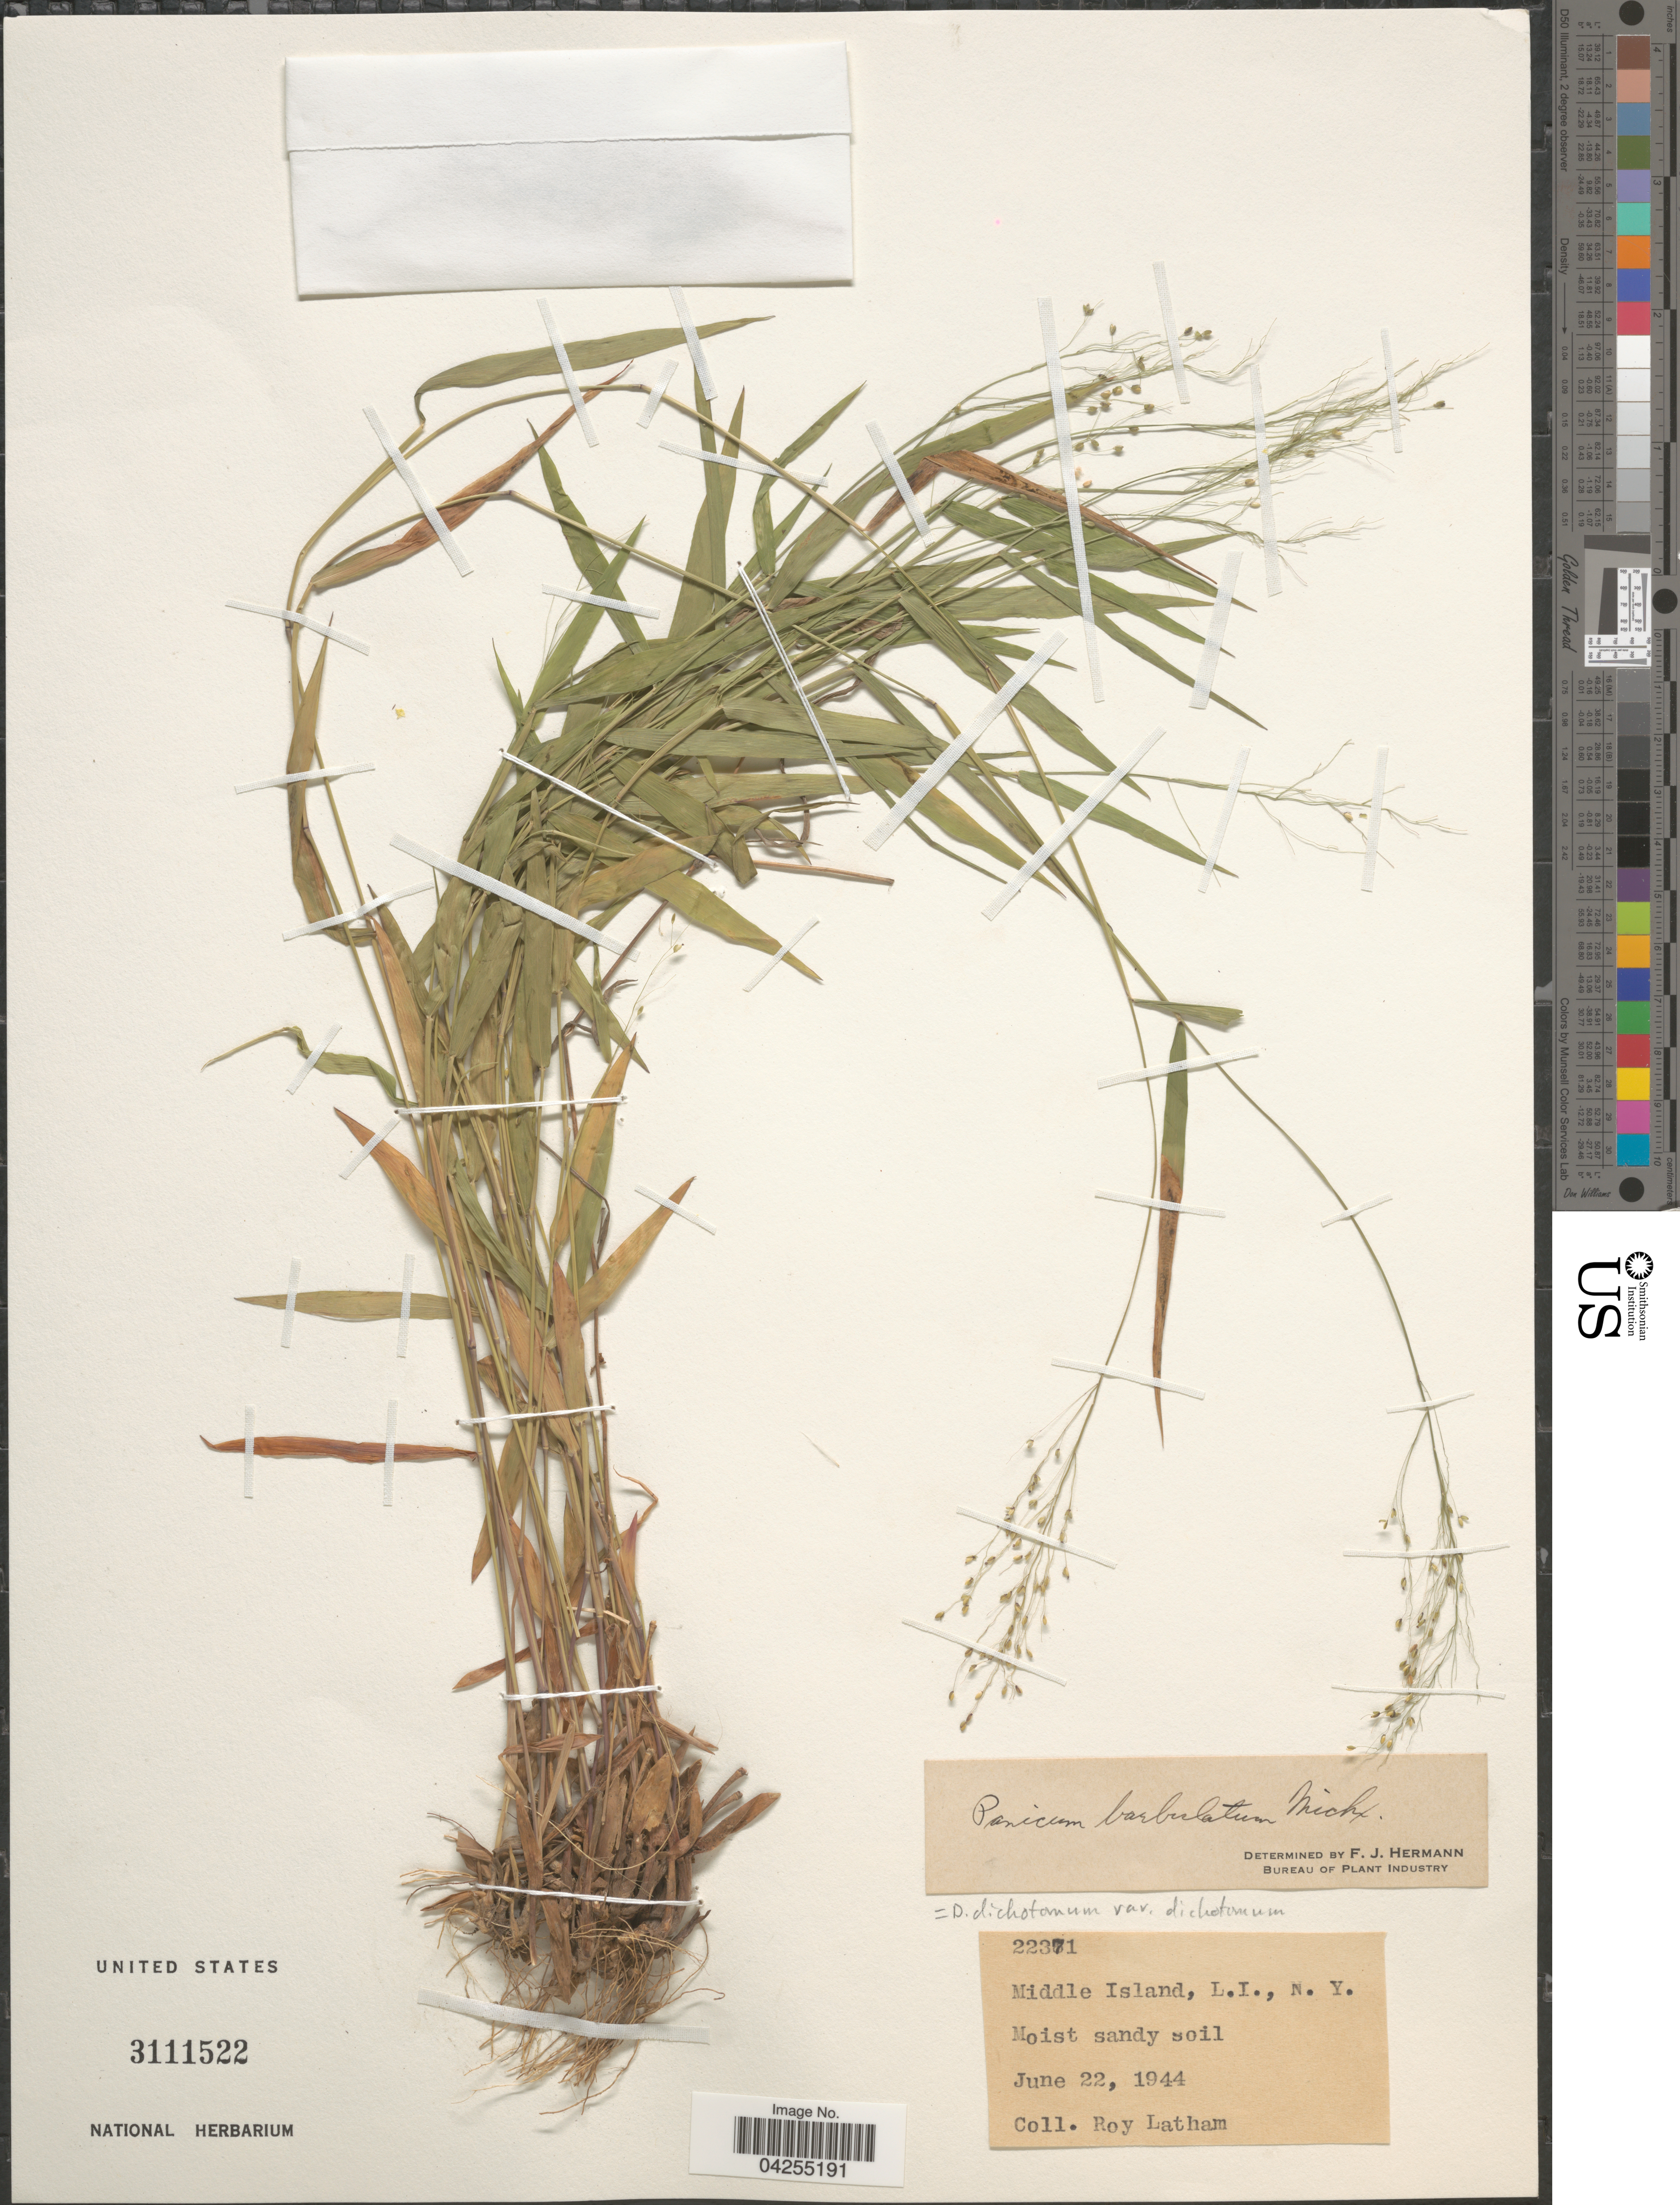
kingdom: Plantae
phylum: Tracheophyta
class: Liliopsida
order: Poales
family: Poaceae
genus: Dichanthelium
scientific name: Dichanthelium dichotomum var. dichotomum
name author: (L.) Gould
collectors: R. Latham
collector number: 22371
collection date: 1944-06-22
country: United States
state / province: New York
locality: Middle Island, L. I.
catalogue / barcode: US 3111522